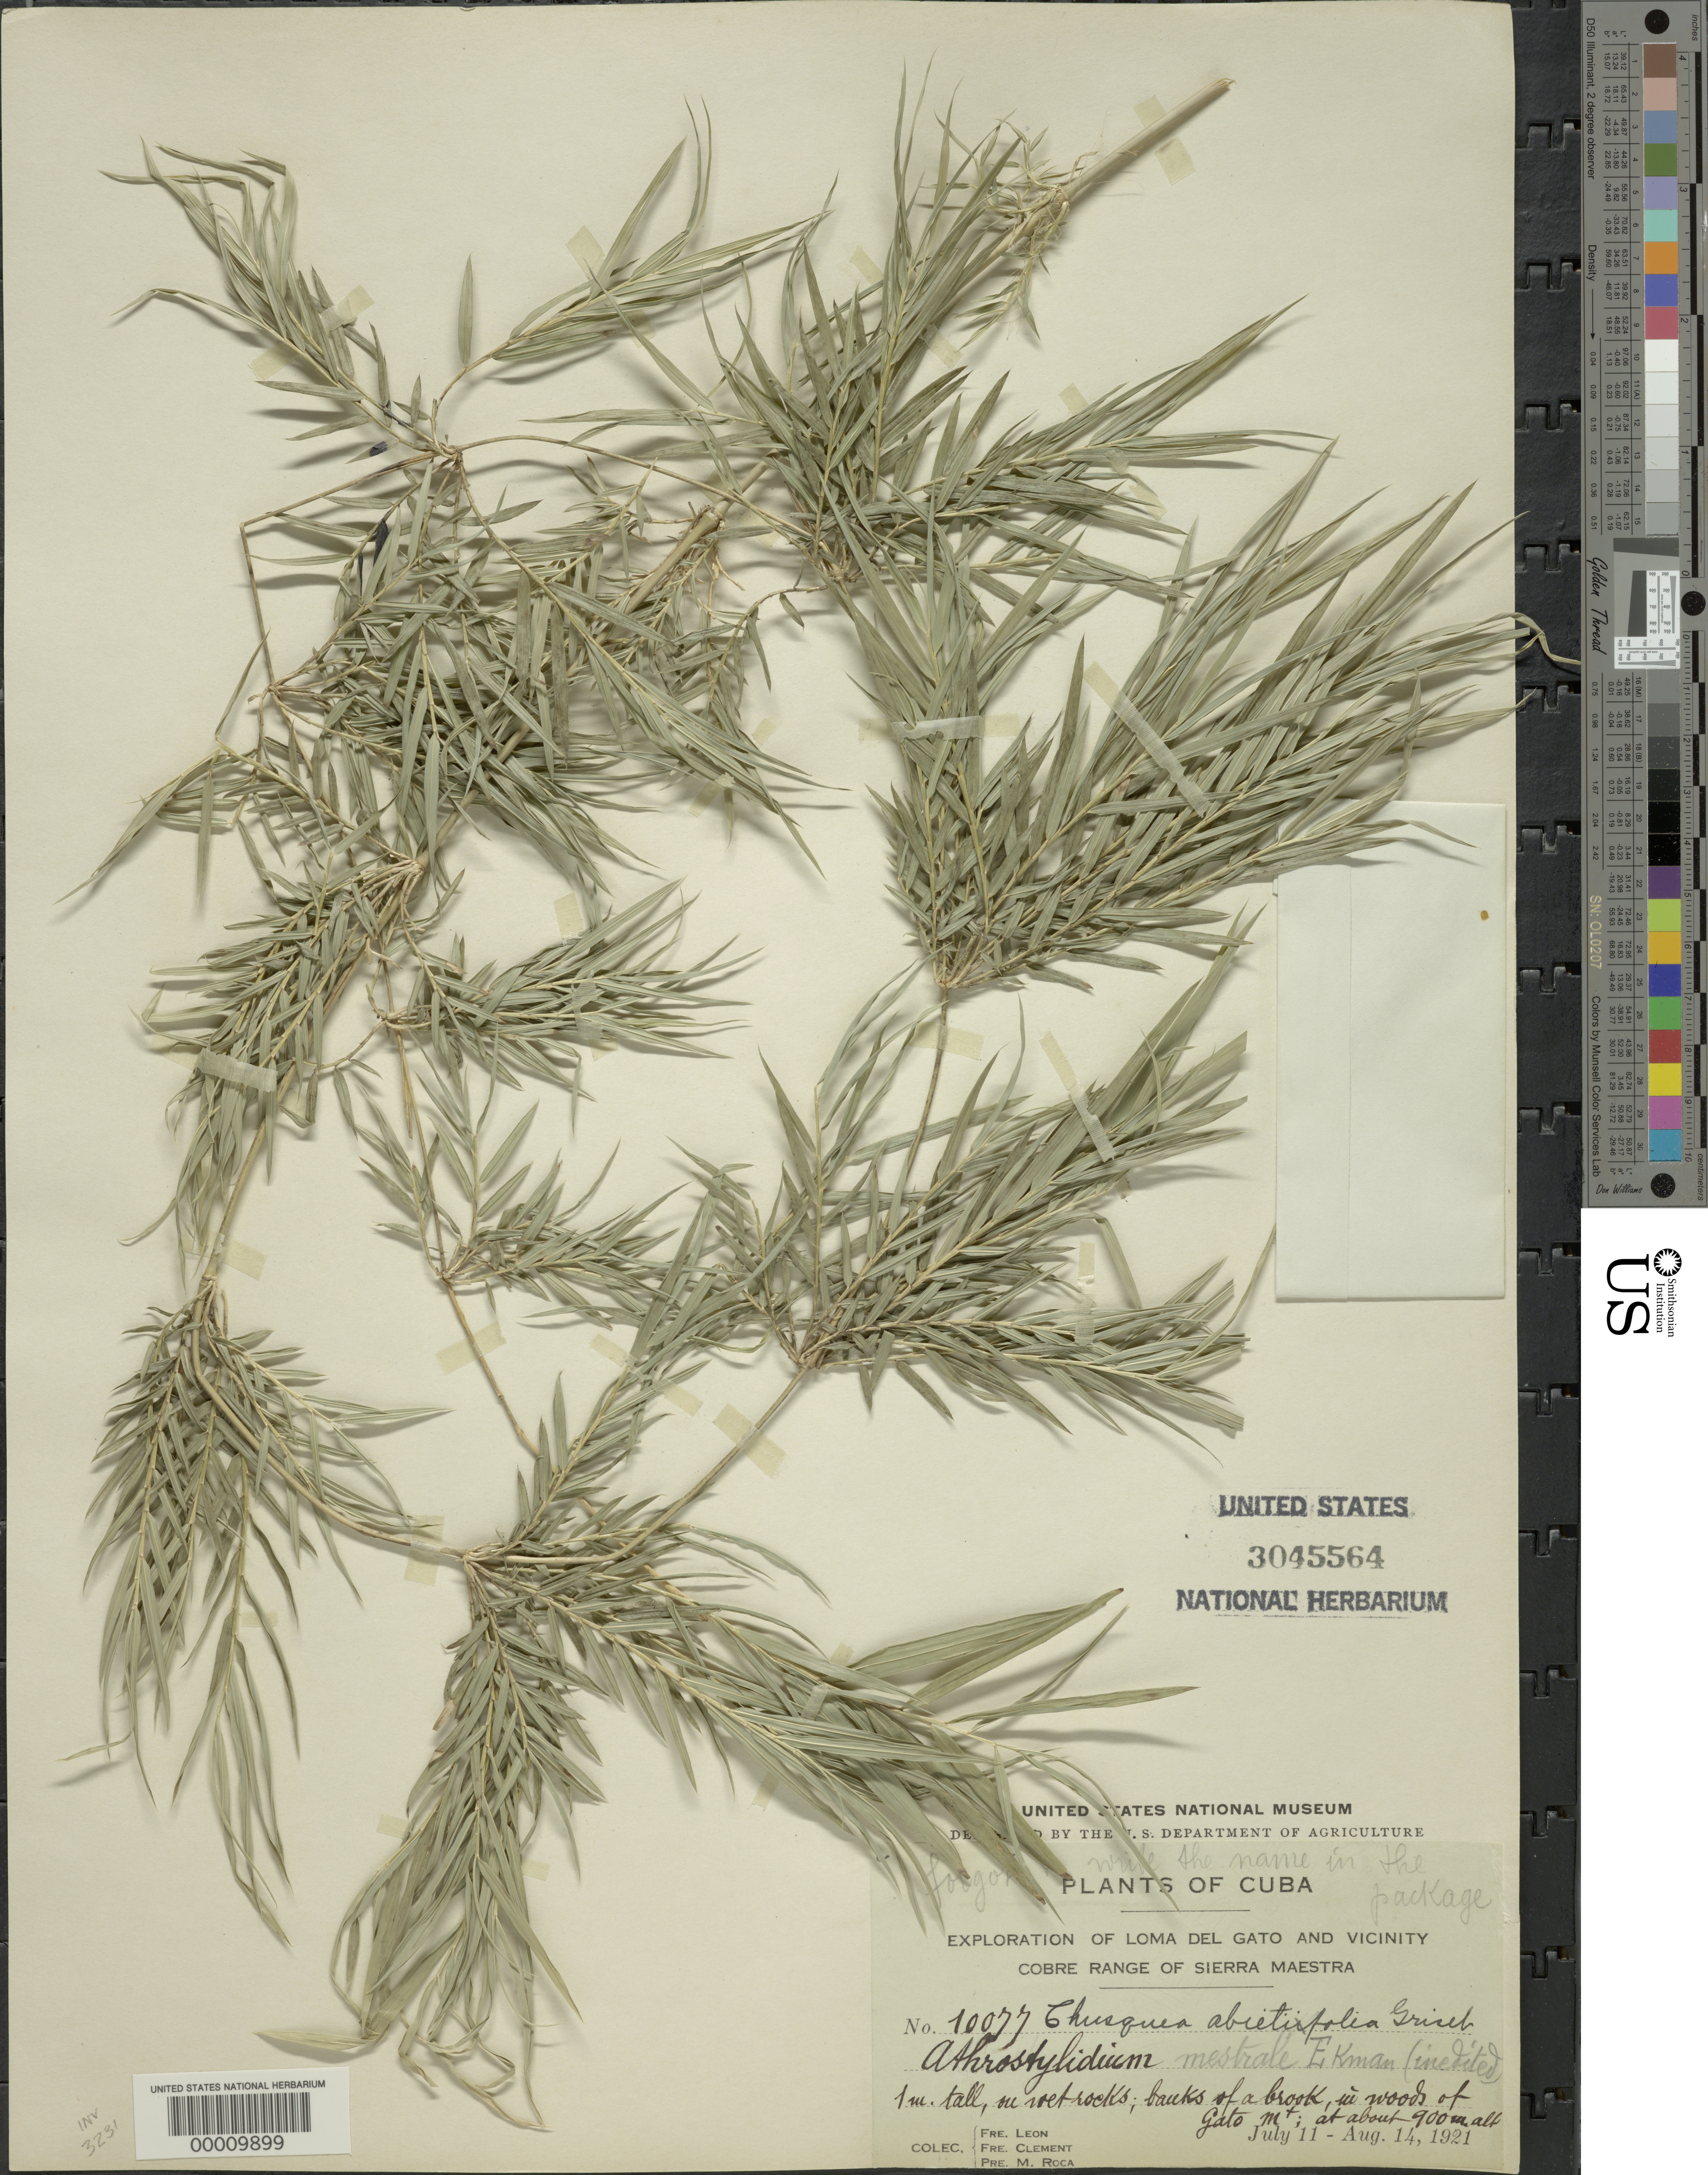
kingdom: Plantae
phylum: Tracheophyta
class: Liliopsida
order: Poales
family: Poaceae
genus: Chusquea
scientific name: Chusquea abietifolia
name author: Griseb.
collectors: Bro. León, Bro. Clemente & M. Roca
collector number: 10077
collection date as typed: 11 Jul 1921 to 14 Aug 1921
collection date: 1921-07-11/1921-08-14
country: Cuba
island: Greater Antilles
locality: Loma del Gato, Cobre Range of Sierra Maestra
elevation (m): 900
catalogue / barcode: US 3045564